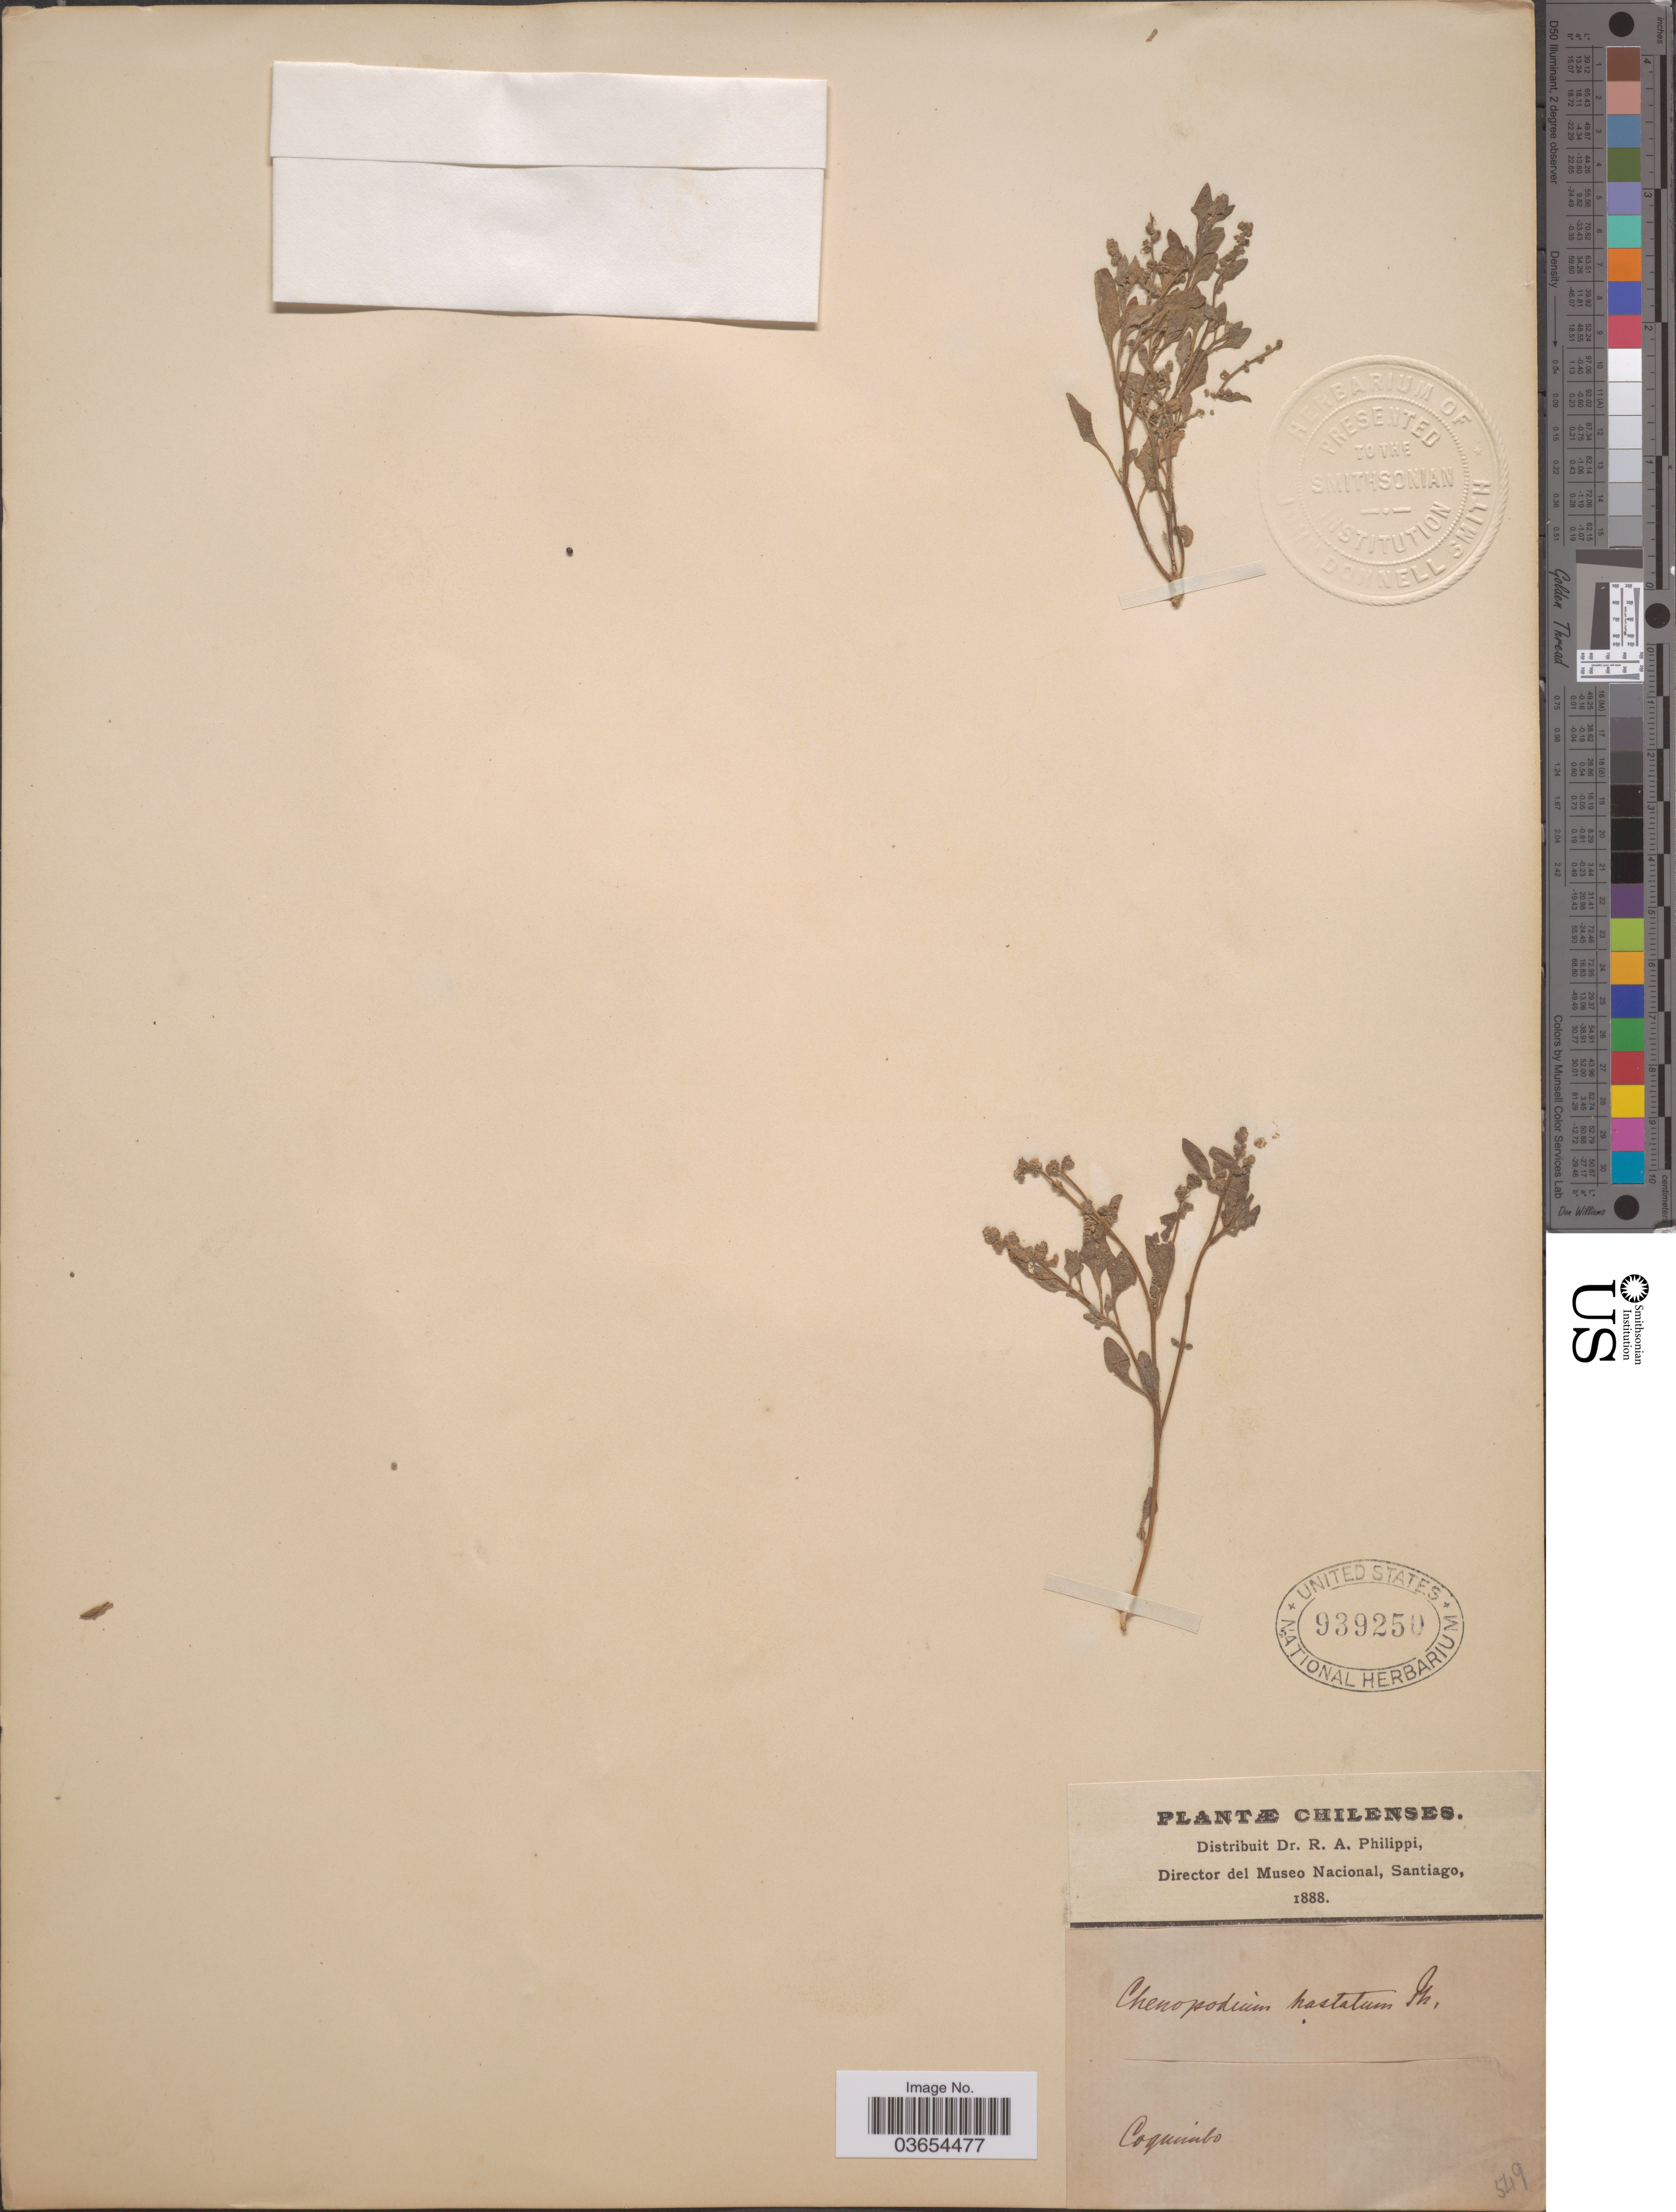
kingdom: Plantae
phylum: Tracheophyta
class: Magnoliopsida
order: Caryophyllales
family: Amaranthaceae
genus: Chenopodium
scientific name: Chenopodium hastatum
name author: St.-Lag.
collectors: ex. herb. R.A. Philippi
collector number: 549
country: Chile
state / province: Coquimbo (IV)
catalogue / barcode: US 939250